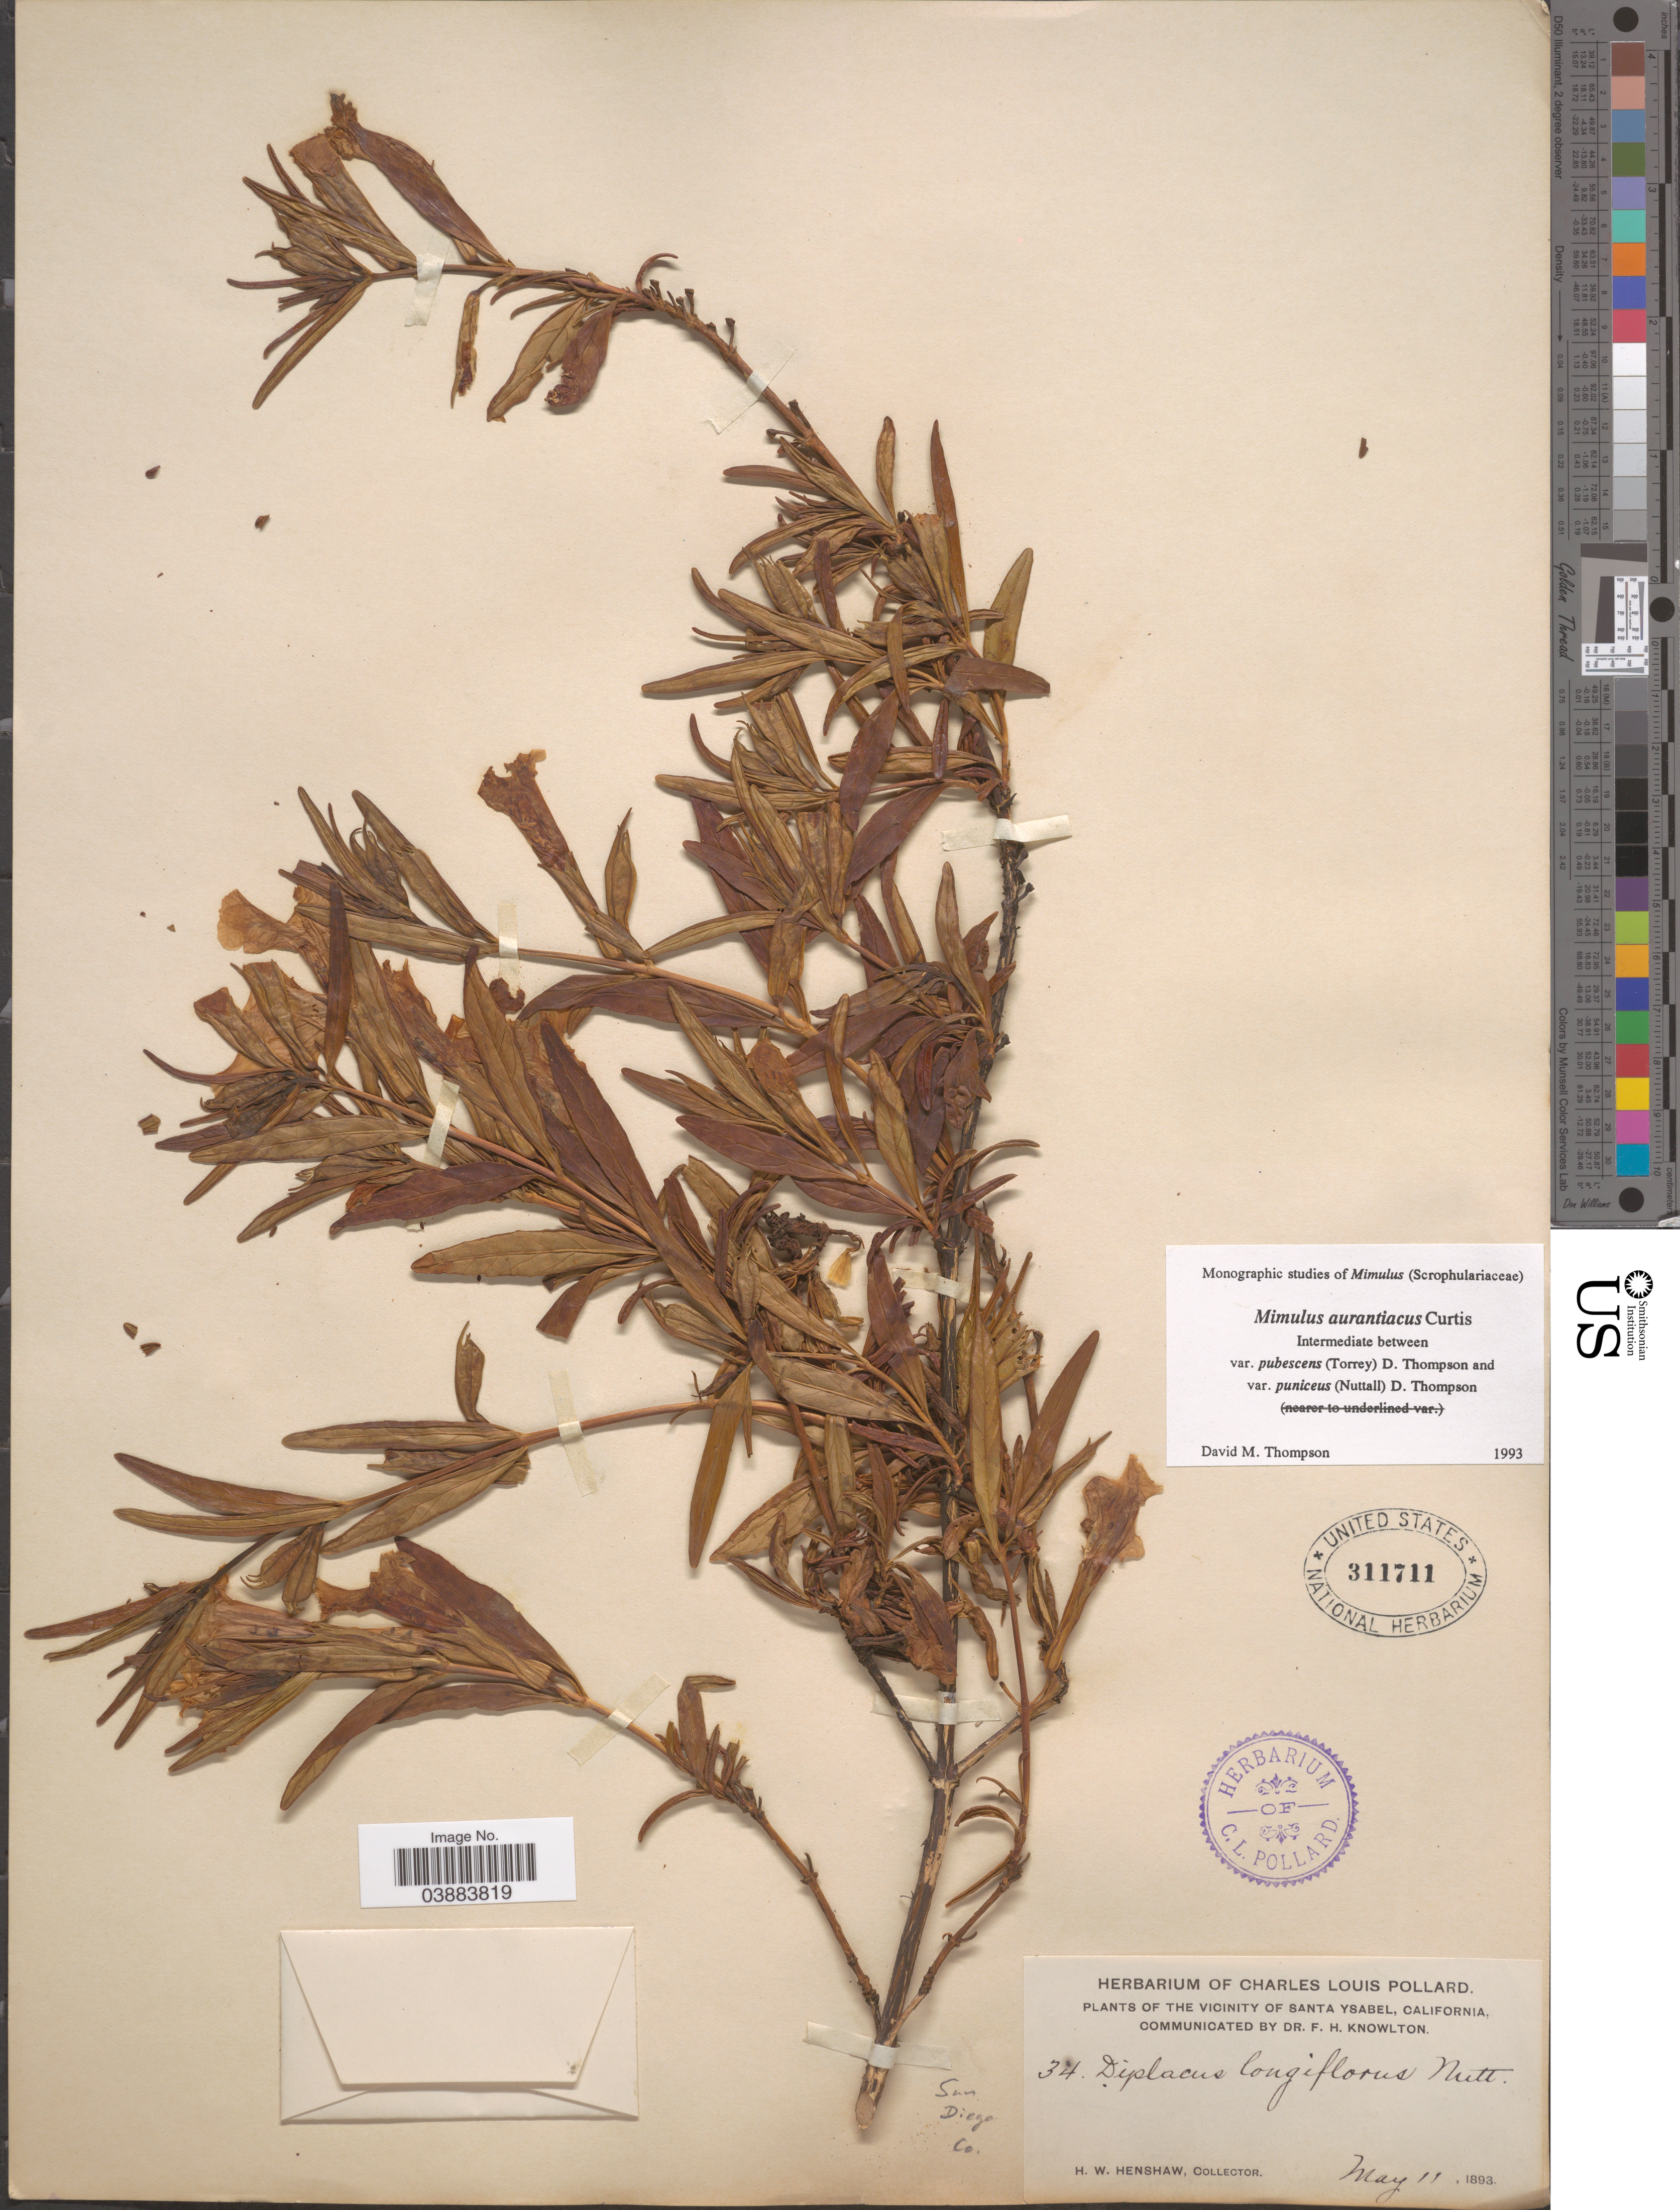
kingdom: Plantae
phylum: Tracheophyta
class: Magnoliopsida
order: Lamiales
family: Phrymaceae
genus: Diplacus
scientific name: Diplacus aurantiacus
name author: (Curtis) Jeps.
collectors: H. Henshaw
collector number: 34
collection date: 1893-05-11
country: United States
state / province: California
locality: Vicinity of Santa Ysabel.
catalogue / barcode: US 311711